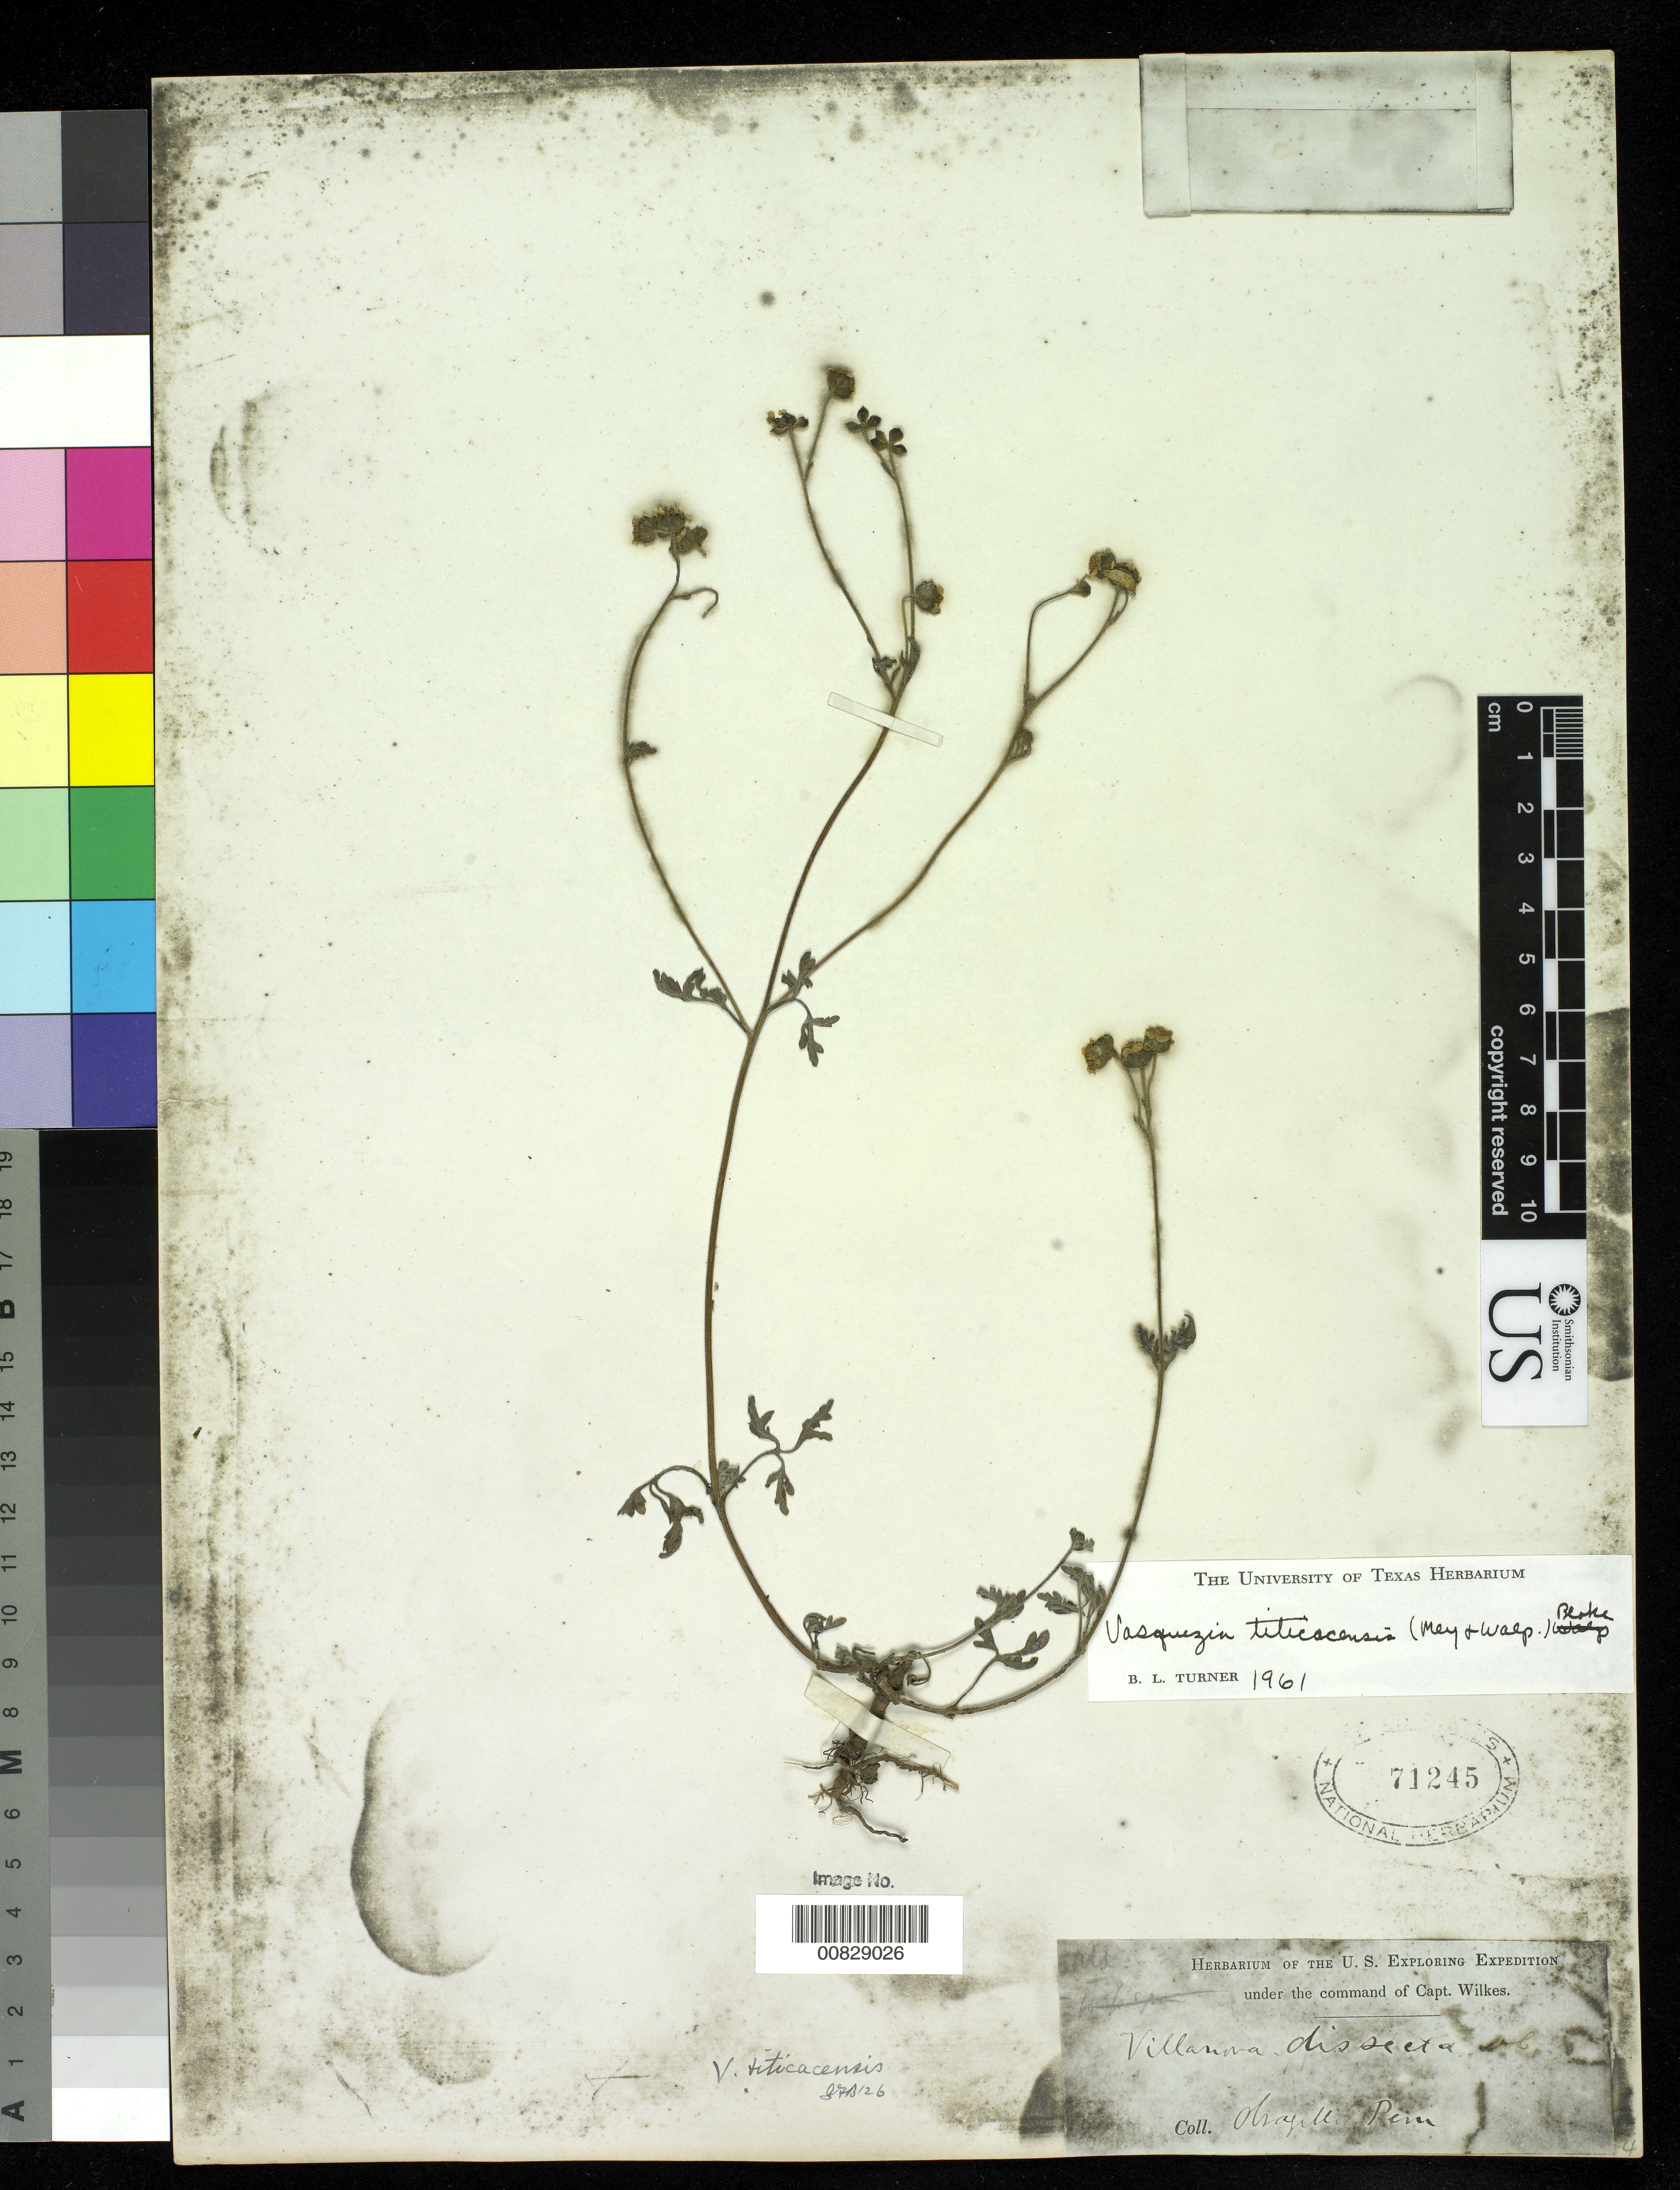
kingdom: Plantae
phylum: Tracheophyta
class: Magnoliopsida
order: Asterales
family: Asteraceae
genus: Villanova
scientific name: Villanova titicacensis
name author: (Meyen & Walp.) Walp.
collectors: Wilkes Explor. Exped.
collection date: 1838/1842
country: Peru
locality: Obrajillo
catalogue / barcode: US 71245